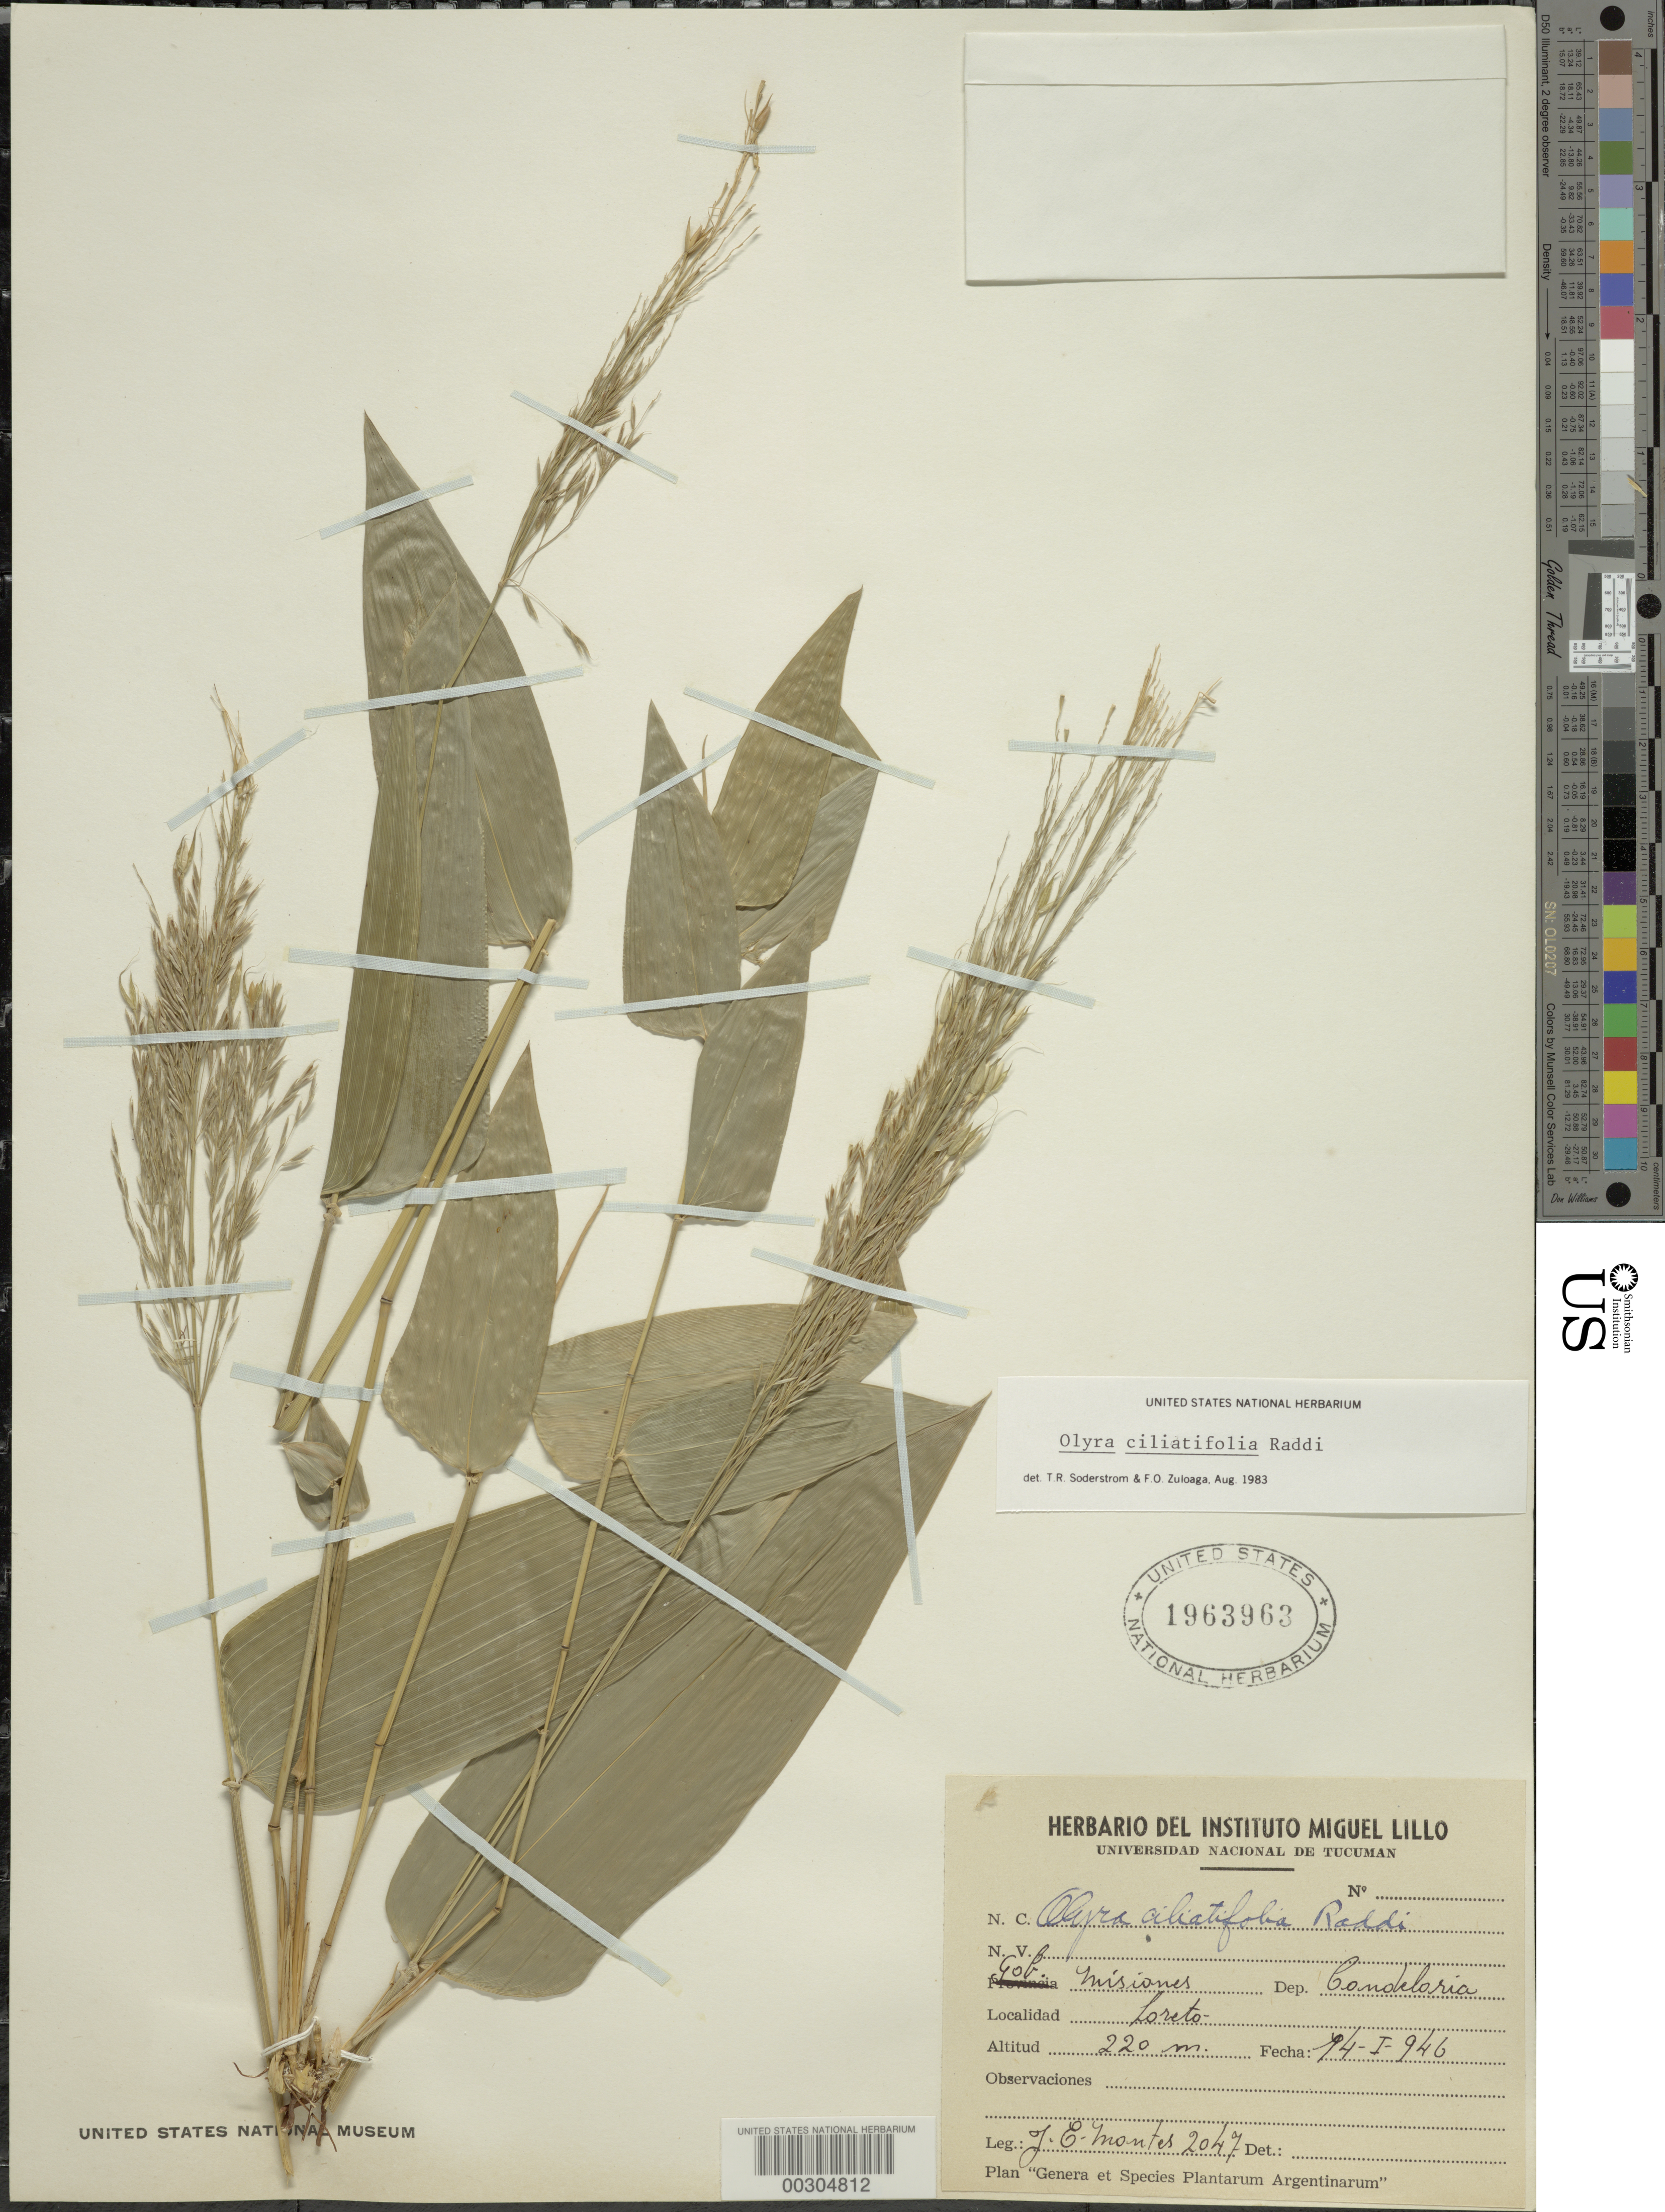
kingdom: Plantae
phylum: Tracheophyta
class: Liliopsida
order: Poales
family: Poaceae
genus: Olyra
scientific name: Olyra ciliatifolia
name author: Raddi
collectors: J. E. Montes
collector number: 2047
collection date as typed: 14 Jan 1946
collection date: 1946-01-14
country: Argentina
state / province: Misiones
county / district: Candelaria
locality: Loreto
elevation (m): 220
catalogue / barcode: US 1963963